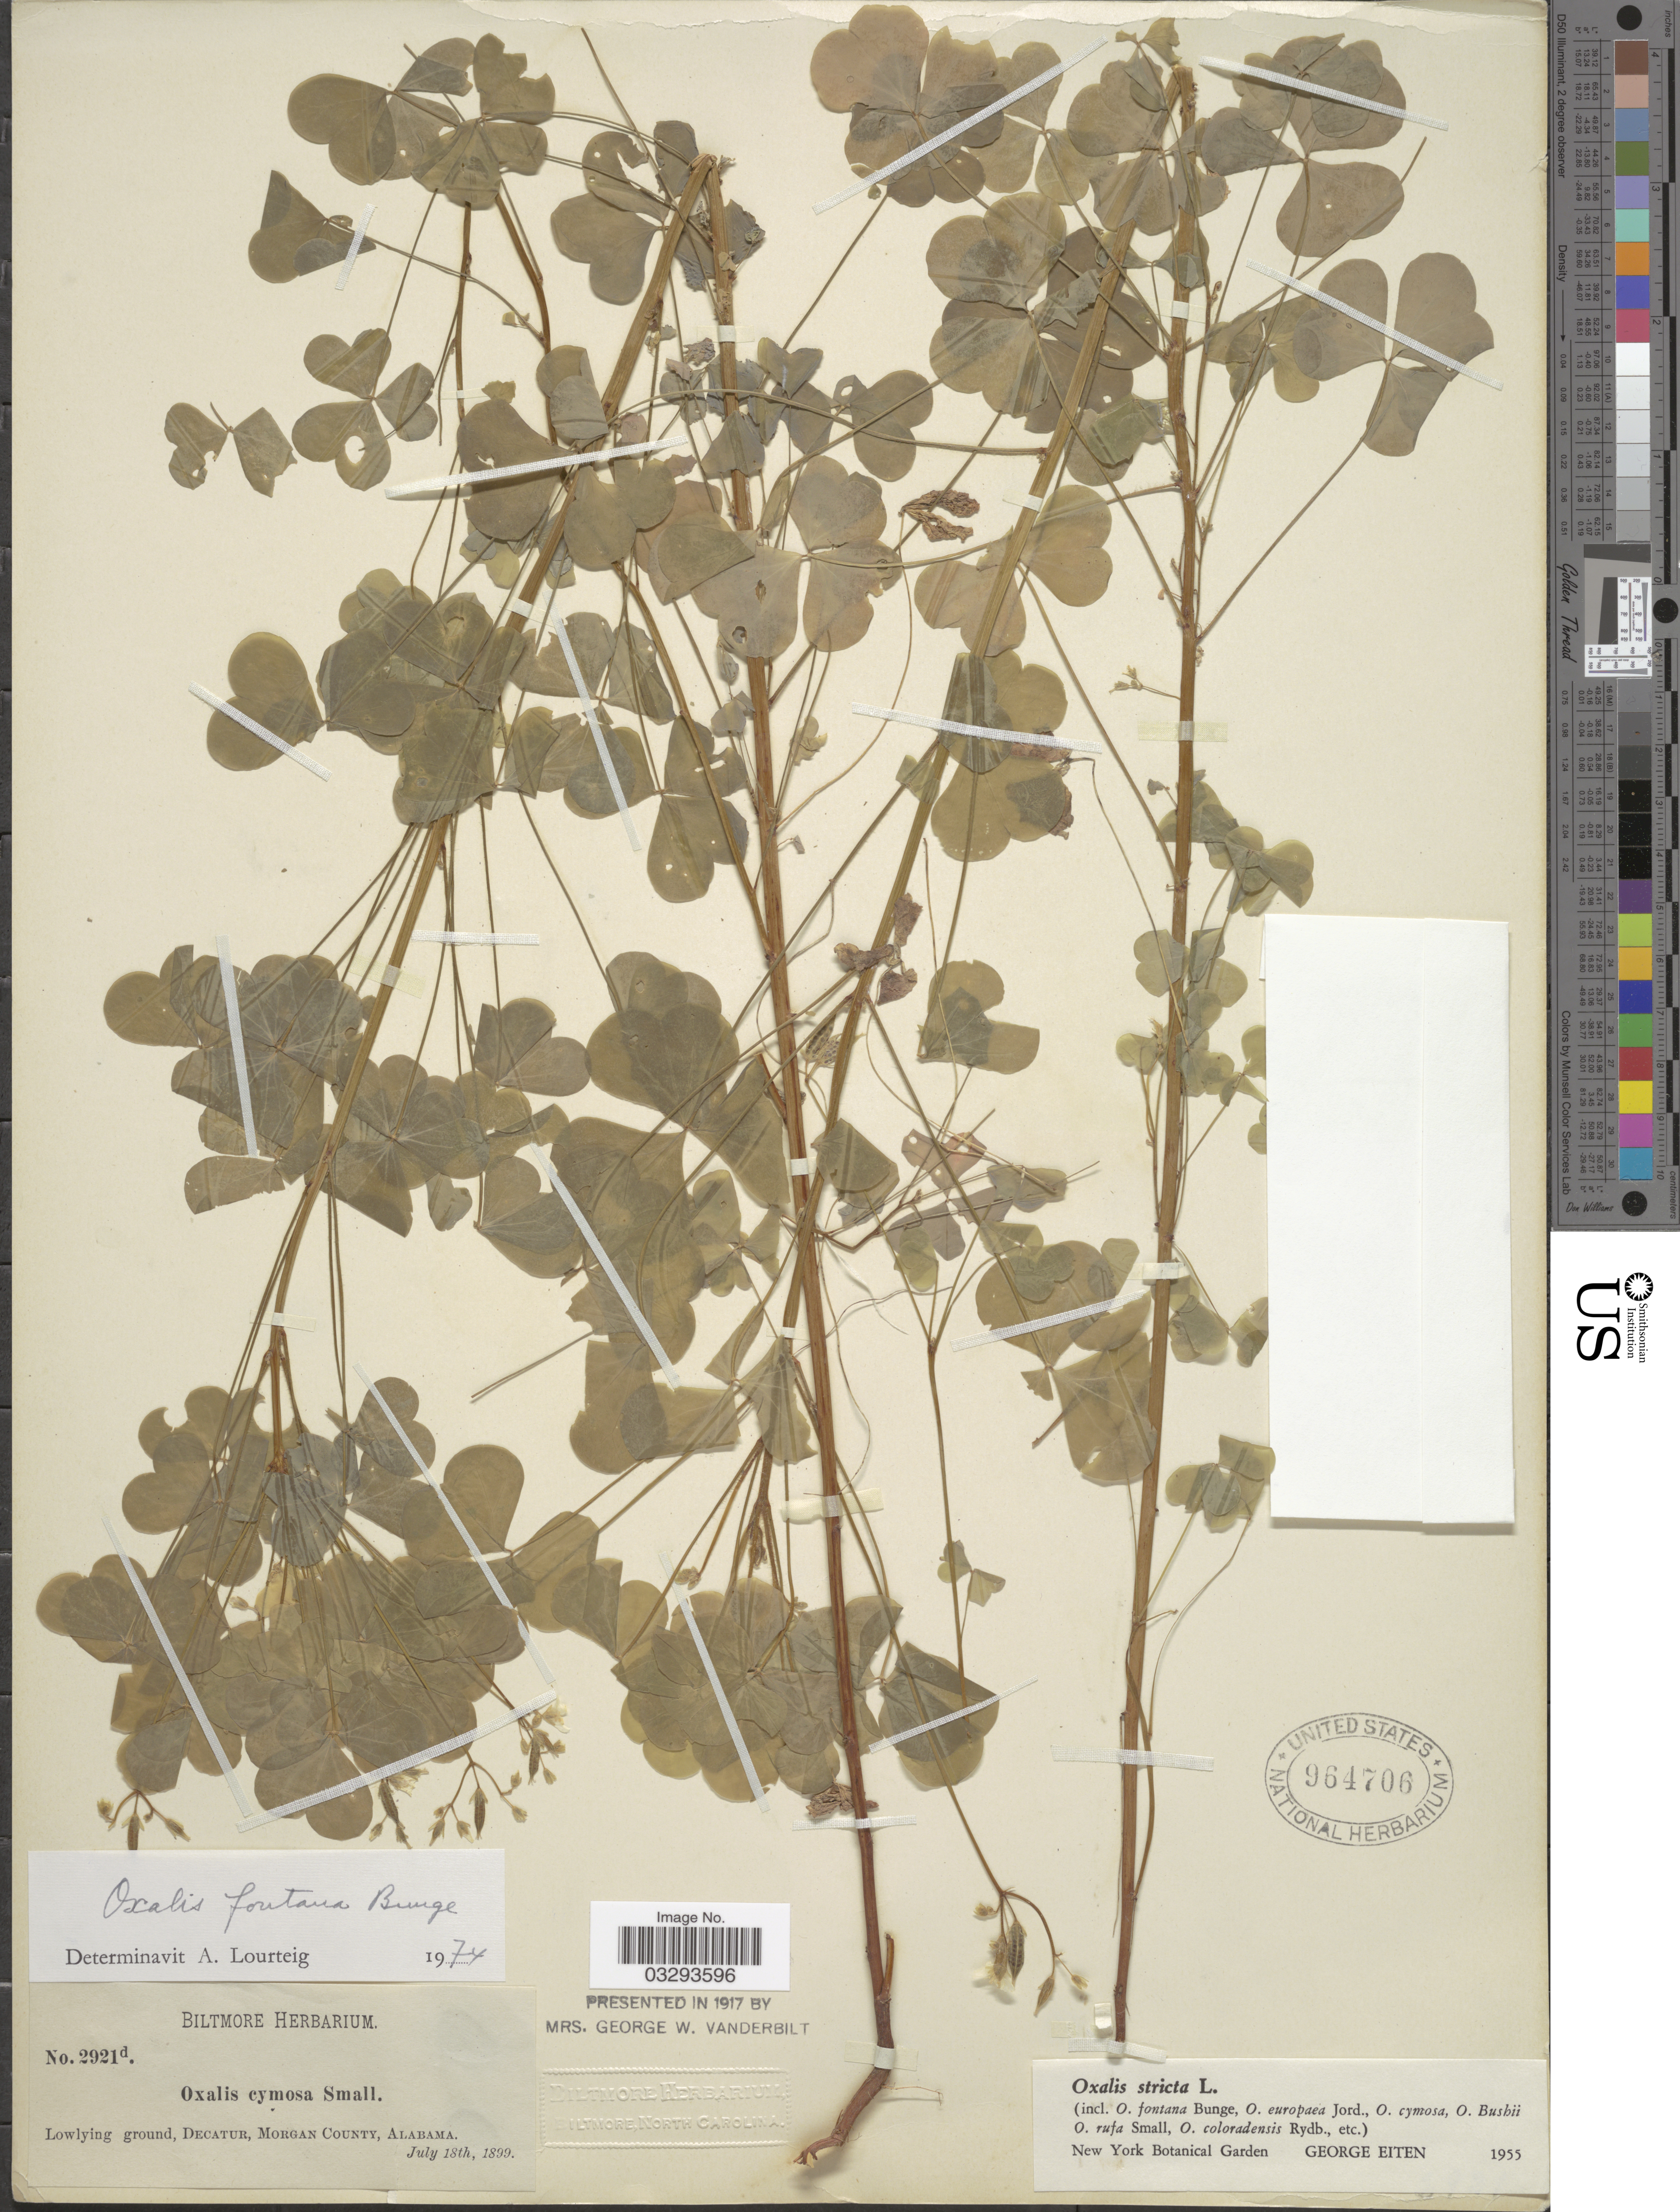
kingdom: Plantae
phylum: Tracheophyta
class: Magnoliopsida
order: Oxalidales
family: Oxalidaceae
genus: Oxalis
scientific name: Oxalis fontana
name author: Bunge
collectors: ex herb. Biltmore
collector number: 2921d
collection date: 1899-07-18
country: United States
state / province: Alabama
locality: Decatur, Morgan County.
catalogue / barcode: US 964706